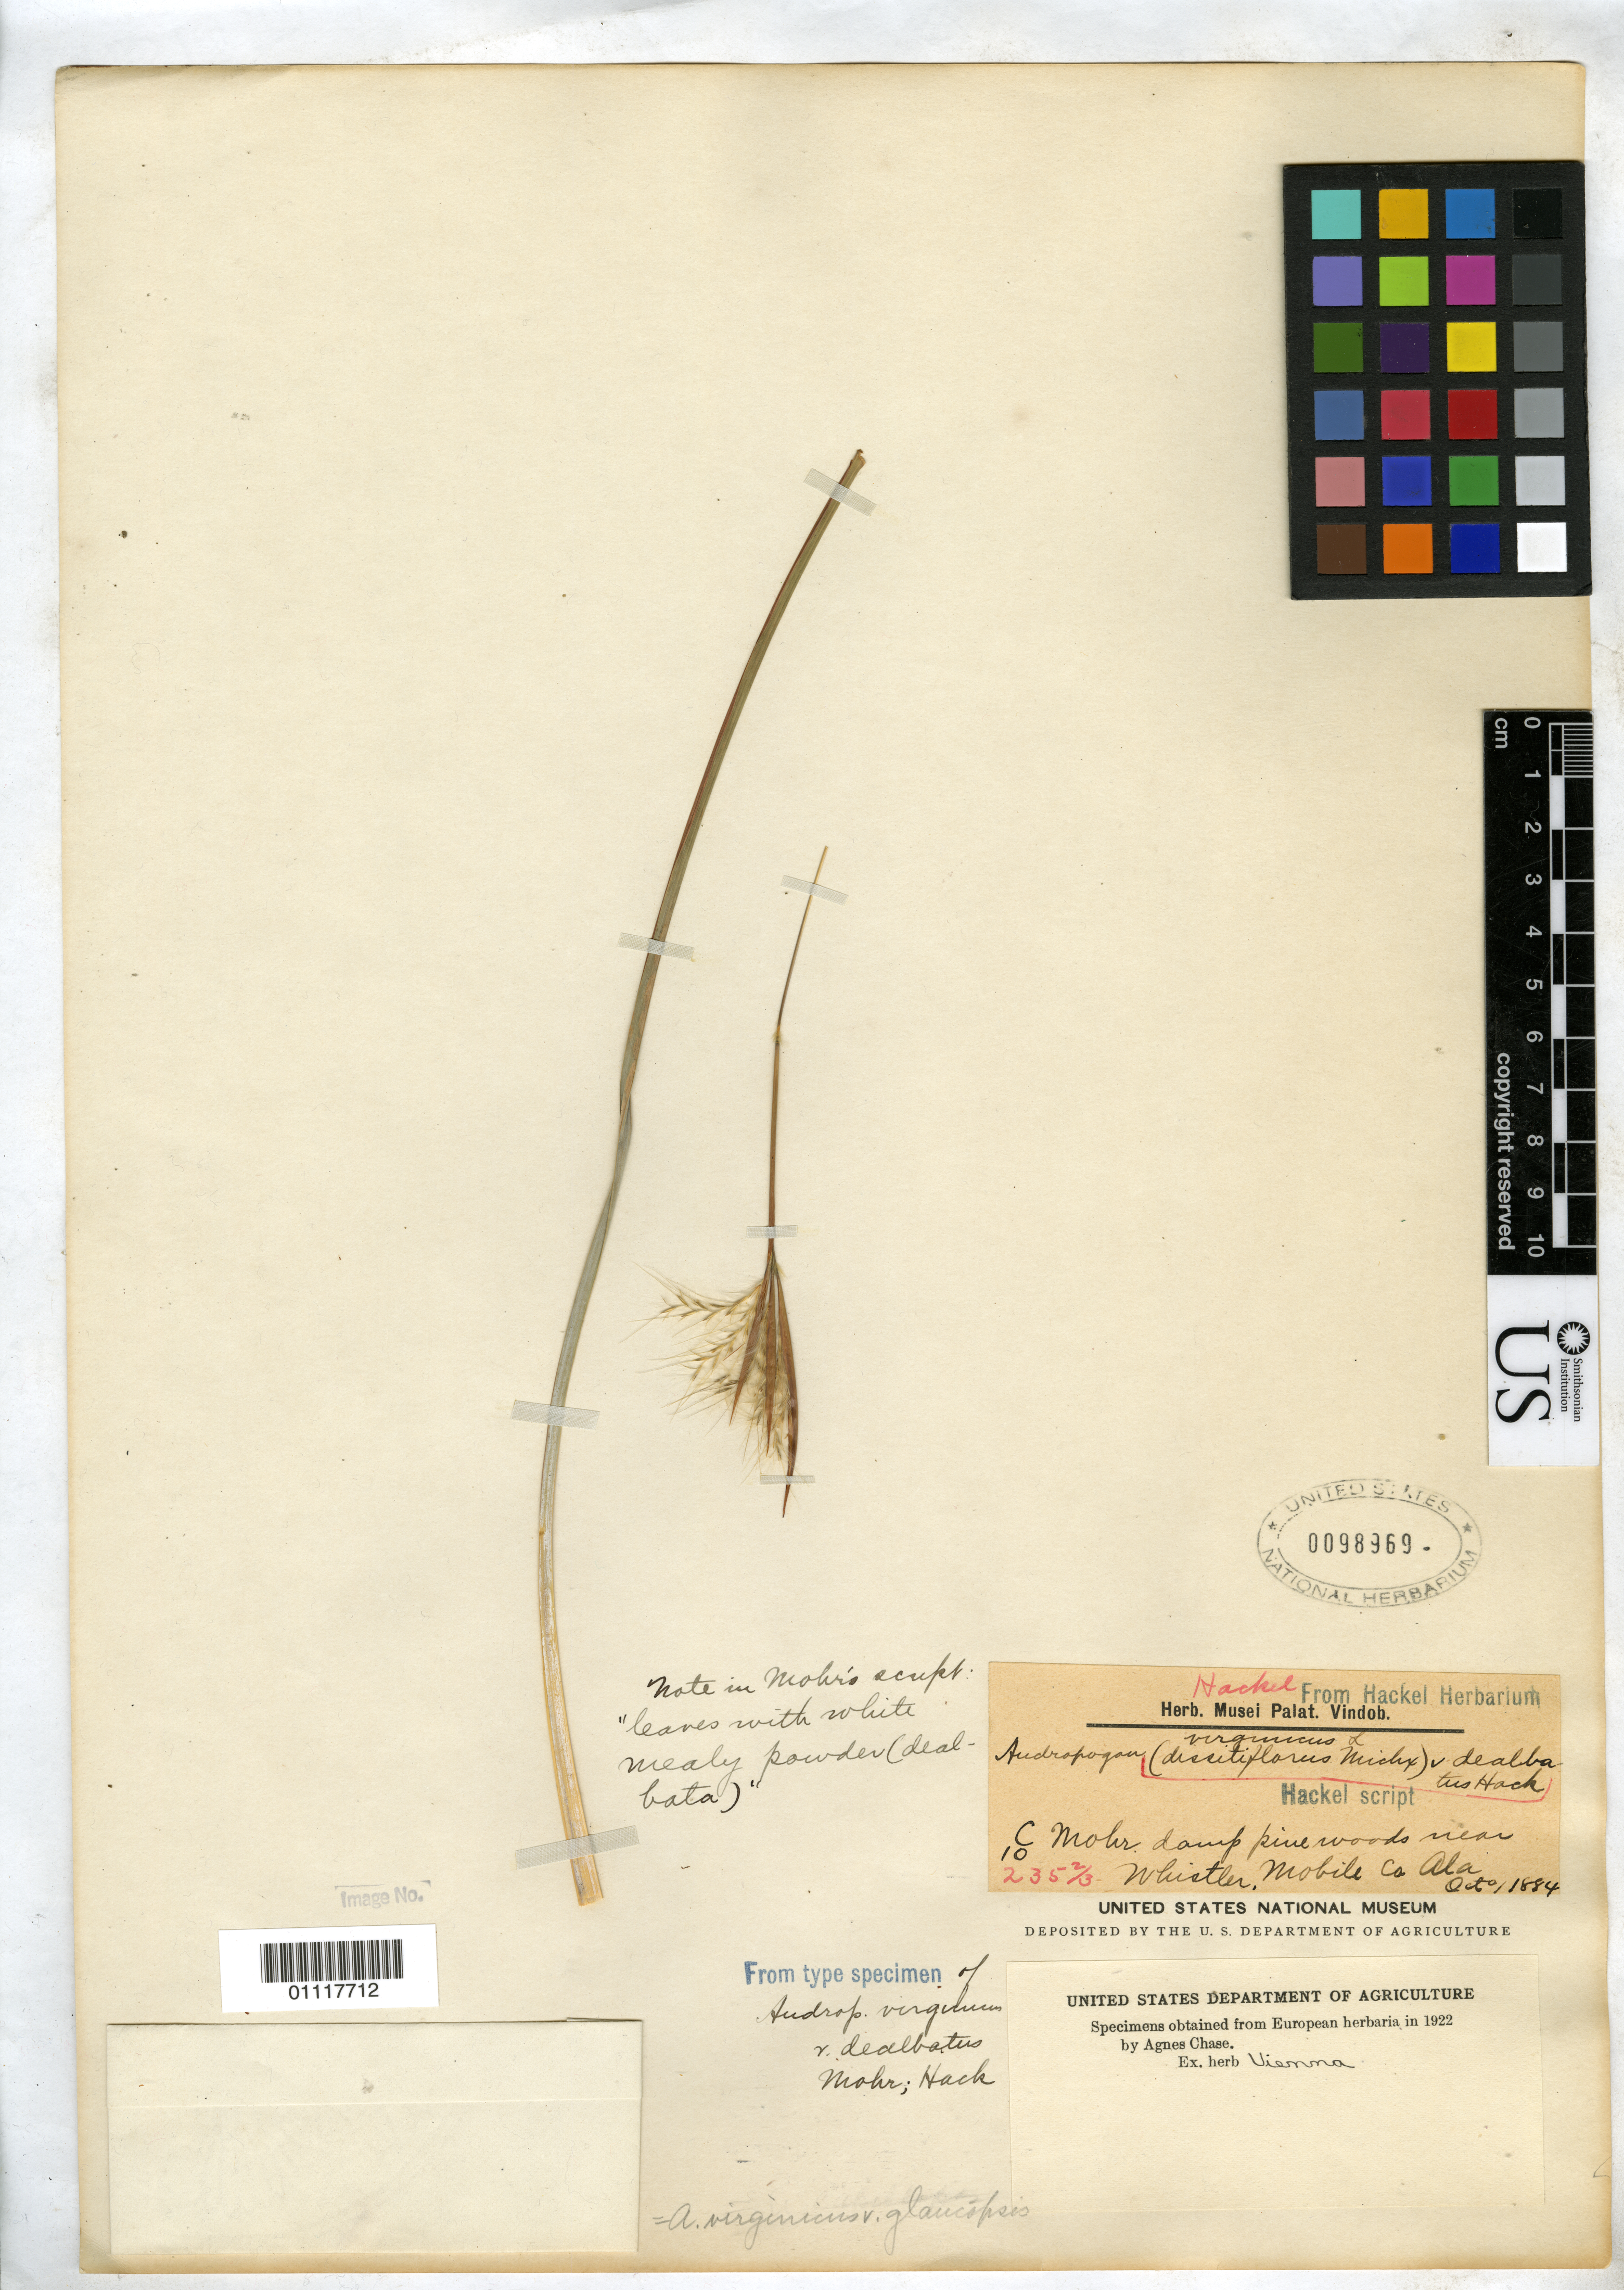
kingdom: Plantae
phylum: Tracheophyta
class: Liliopsida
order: Poales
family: Poaceae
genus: Andropogon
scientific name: Andropogon virginicus var. dealbatus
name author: C. Mohr ex Hack.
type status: Type Collection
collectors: C. T. Mohr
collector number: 10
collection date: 1884-10-01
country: United States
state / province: Alabama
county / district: Mobile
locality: Whistler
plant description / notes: Fragmentary material of type specimen ex herb. Hackel (Vienna).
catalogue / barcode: US 98969